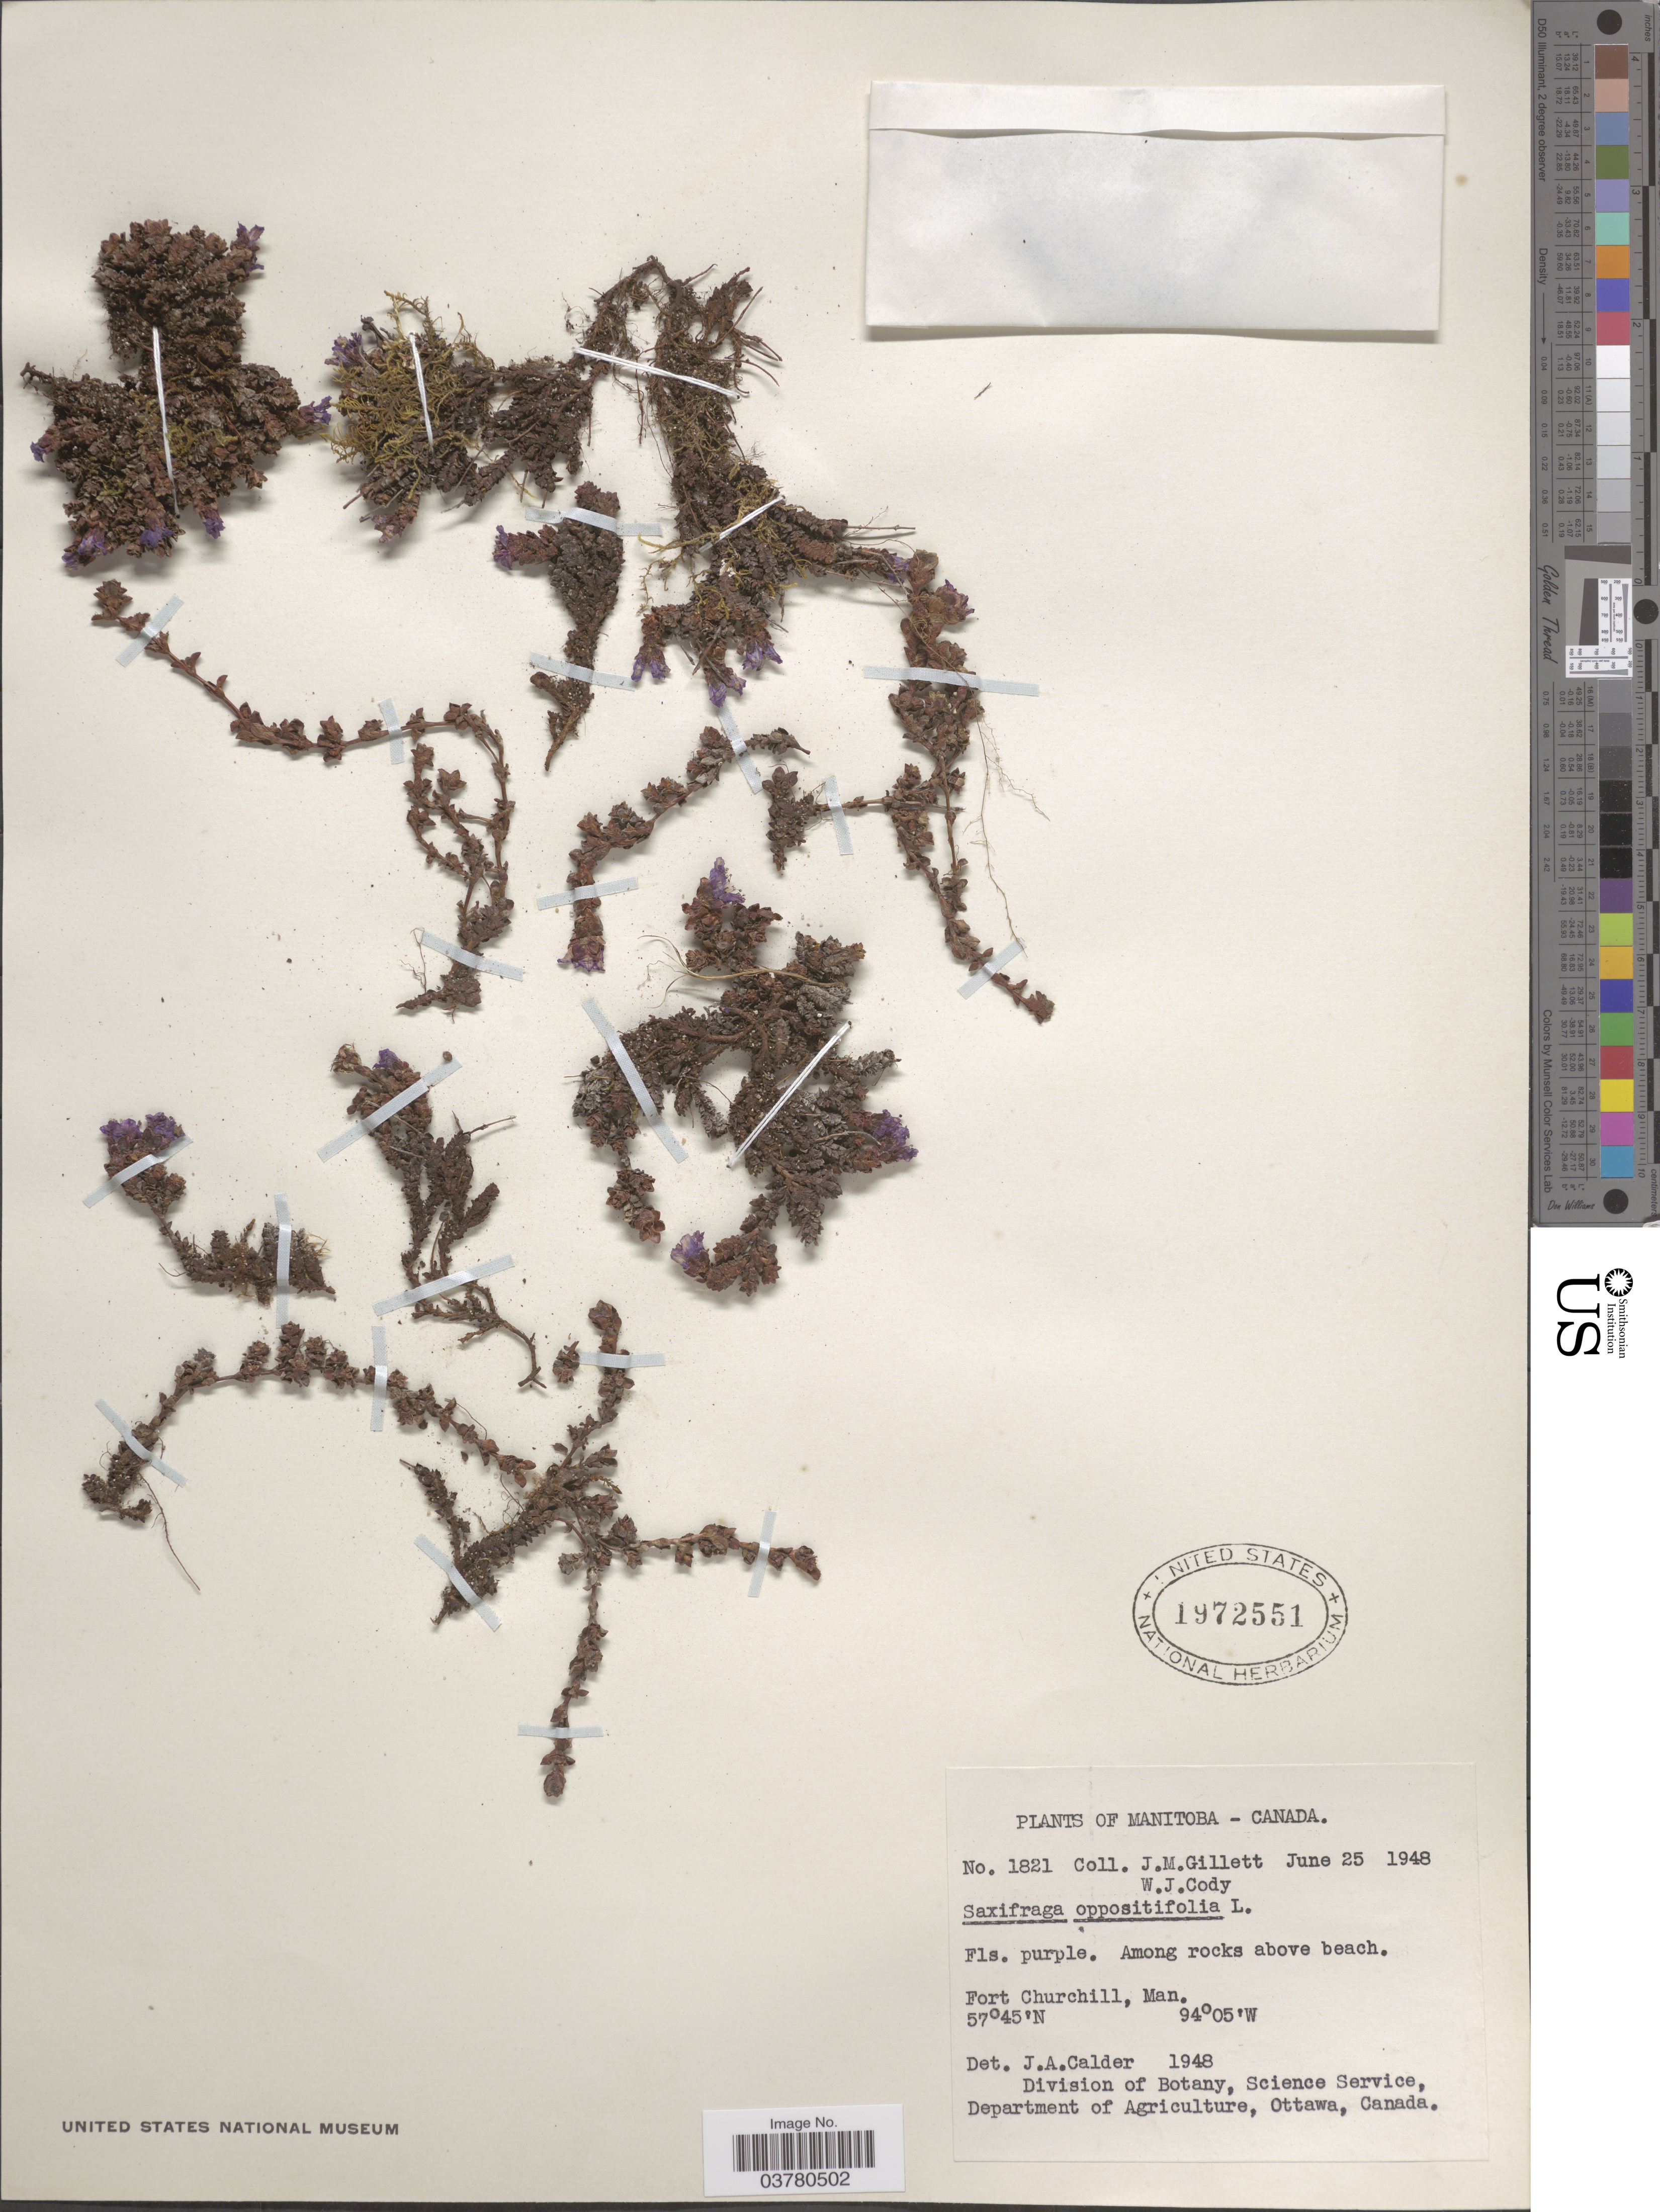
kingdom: Plantae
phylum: Tracheophyta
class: Magnoliopsida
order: Saxifragales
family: Saxifragaceae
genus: Saxifraga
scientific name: Saxifraga oppositifolia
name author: L.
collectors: J. M. Gillett & W. Cody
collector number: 1821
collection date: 1948-06-25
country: Canada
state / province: Manitoba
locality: Fort Churchill.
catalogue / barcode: US 1972551